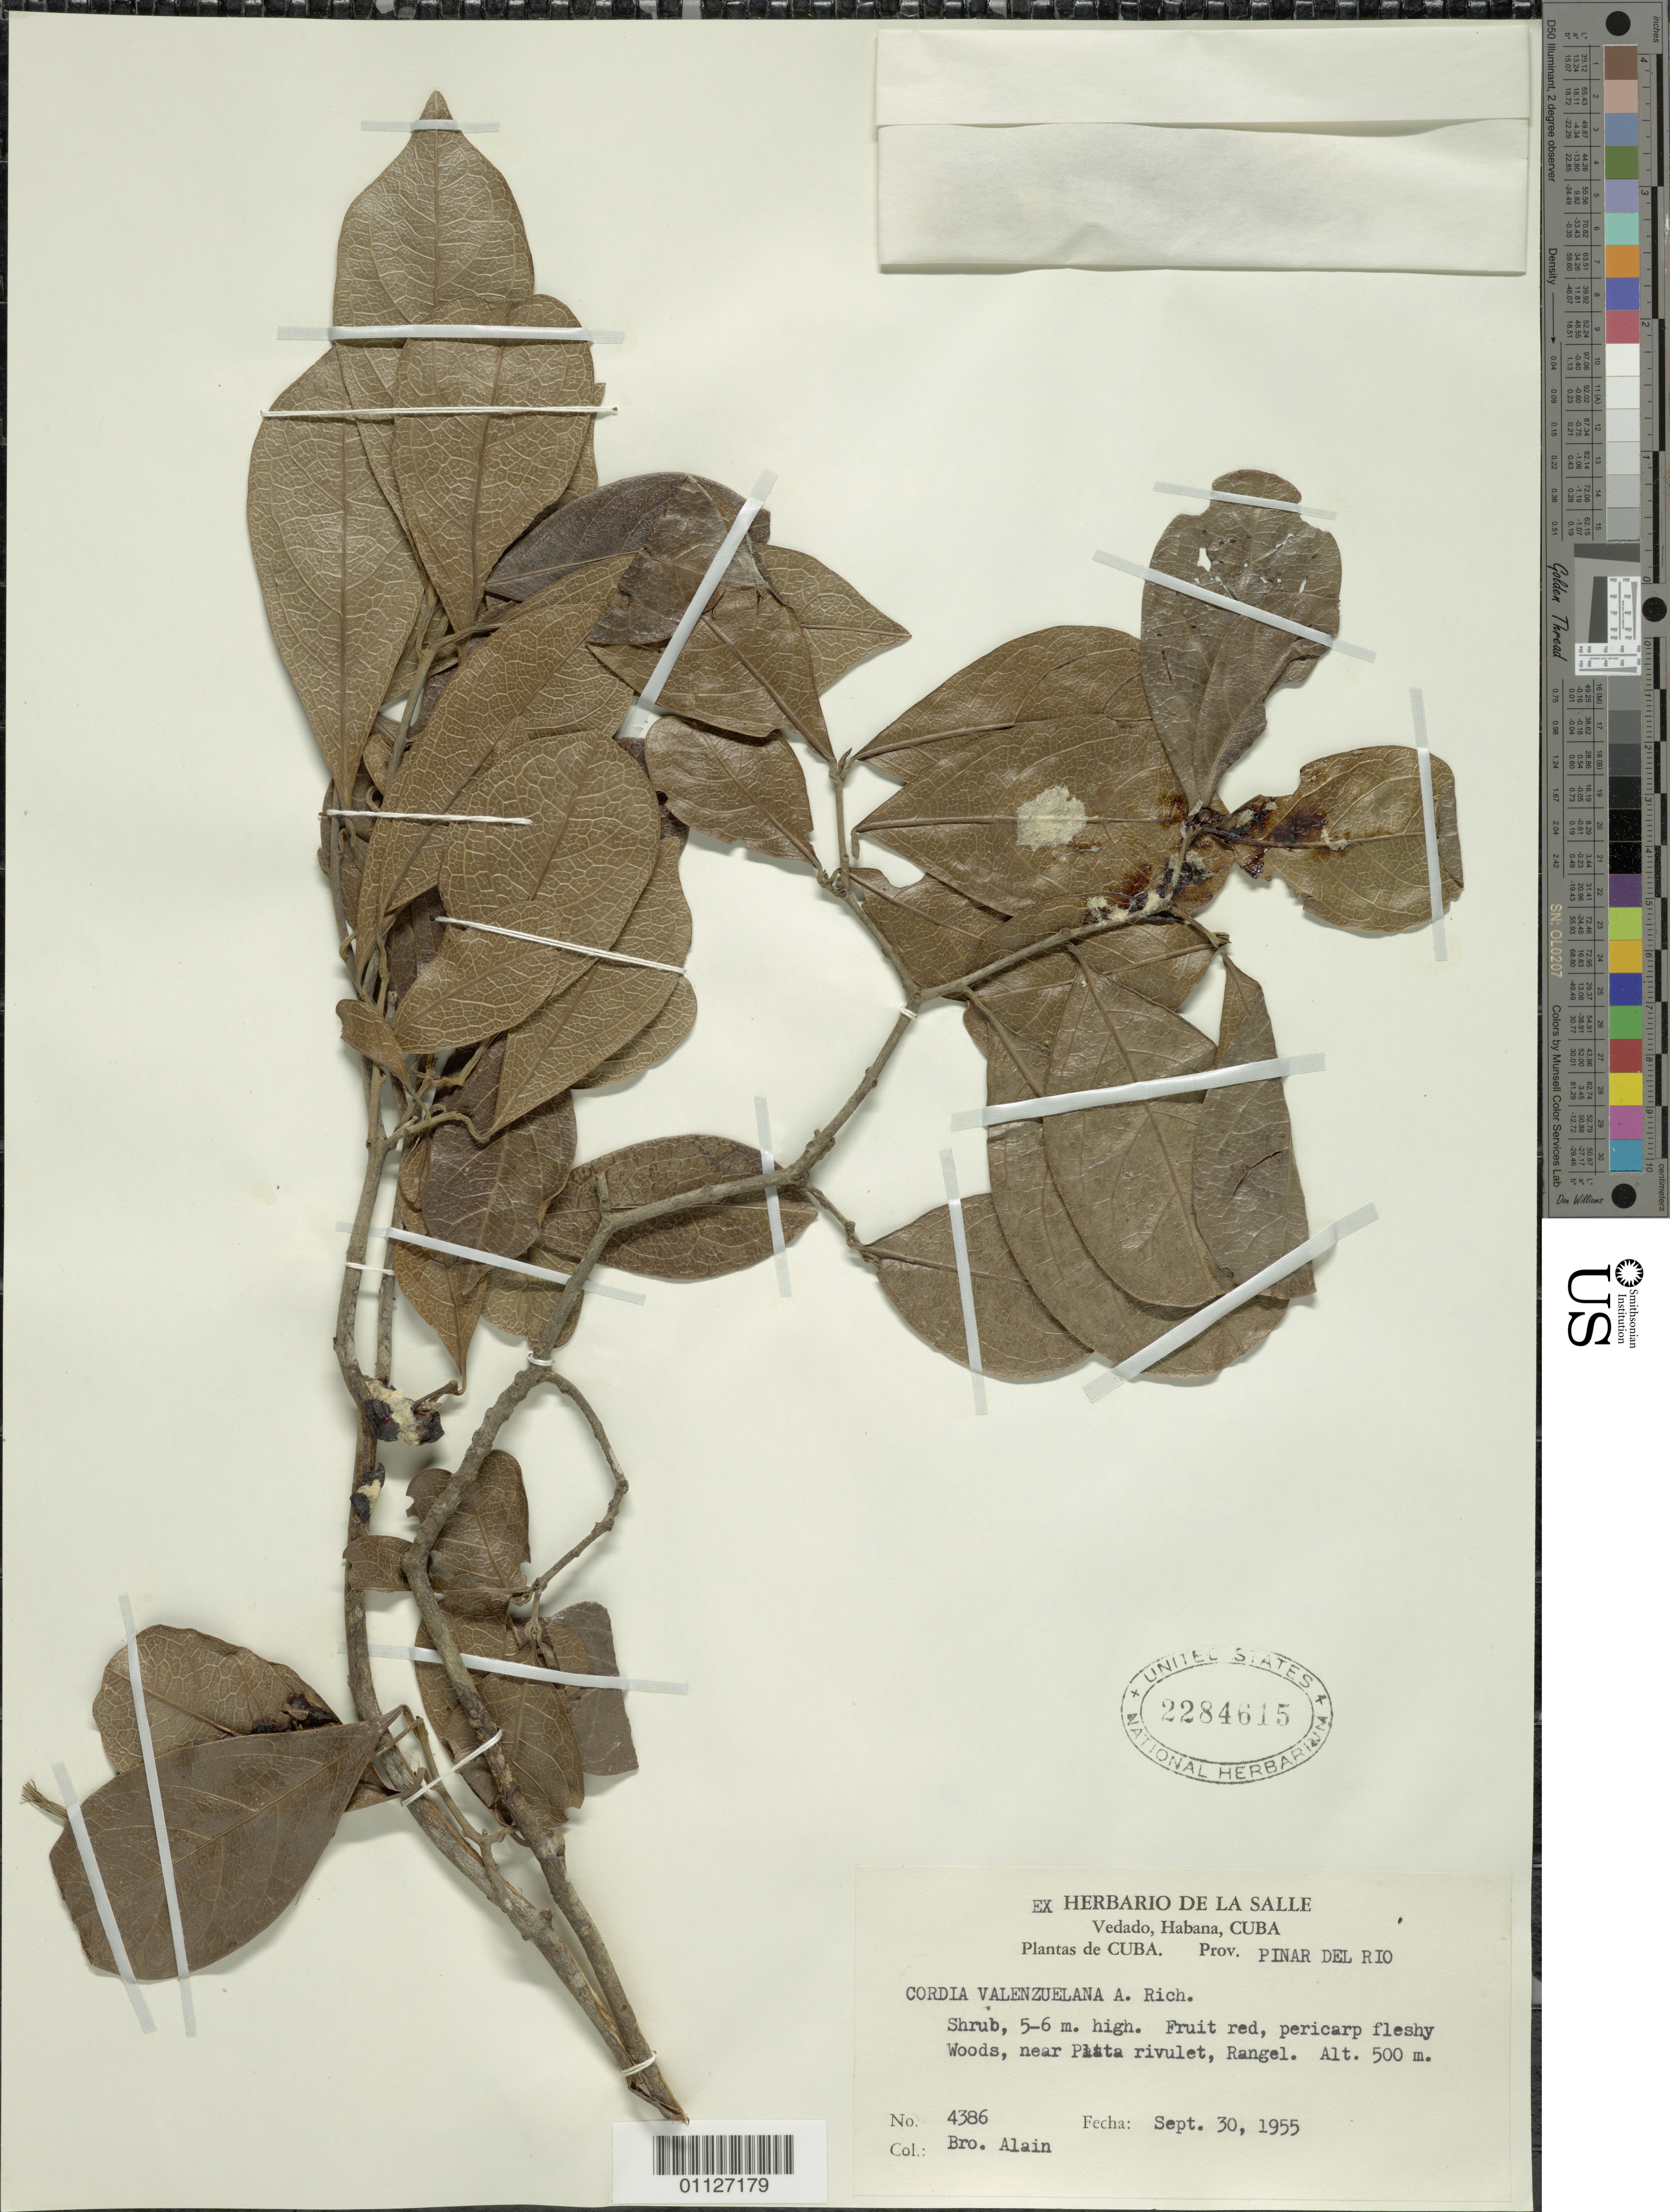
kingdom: Plantae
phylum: Tracheophyta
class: Magnoliopsida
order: Boraginales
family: Cordiaceae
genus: Cordia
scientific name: Cordia valenzuelana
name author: A. Rich.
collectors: A. H. Liogier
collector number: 4386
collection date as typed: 30 Sep 1955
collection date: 1955-09-30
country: Cuba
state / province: Pinar del Rio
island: Cuba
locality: Woods near Plata rivulet, Rangel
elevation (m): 500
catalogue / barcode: US 2284615